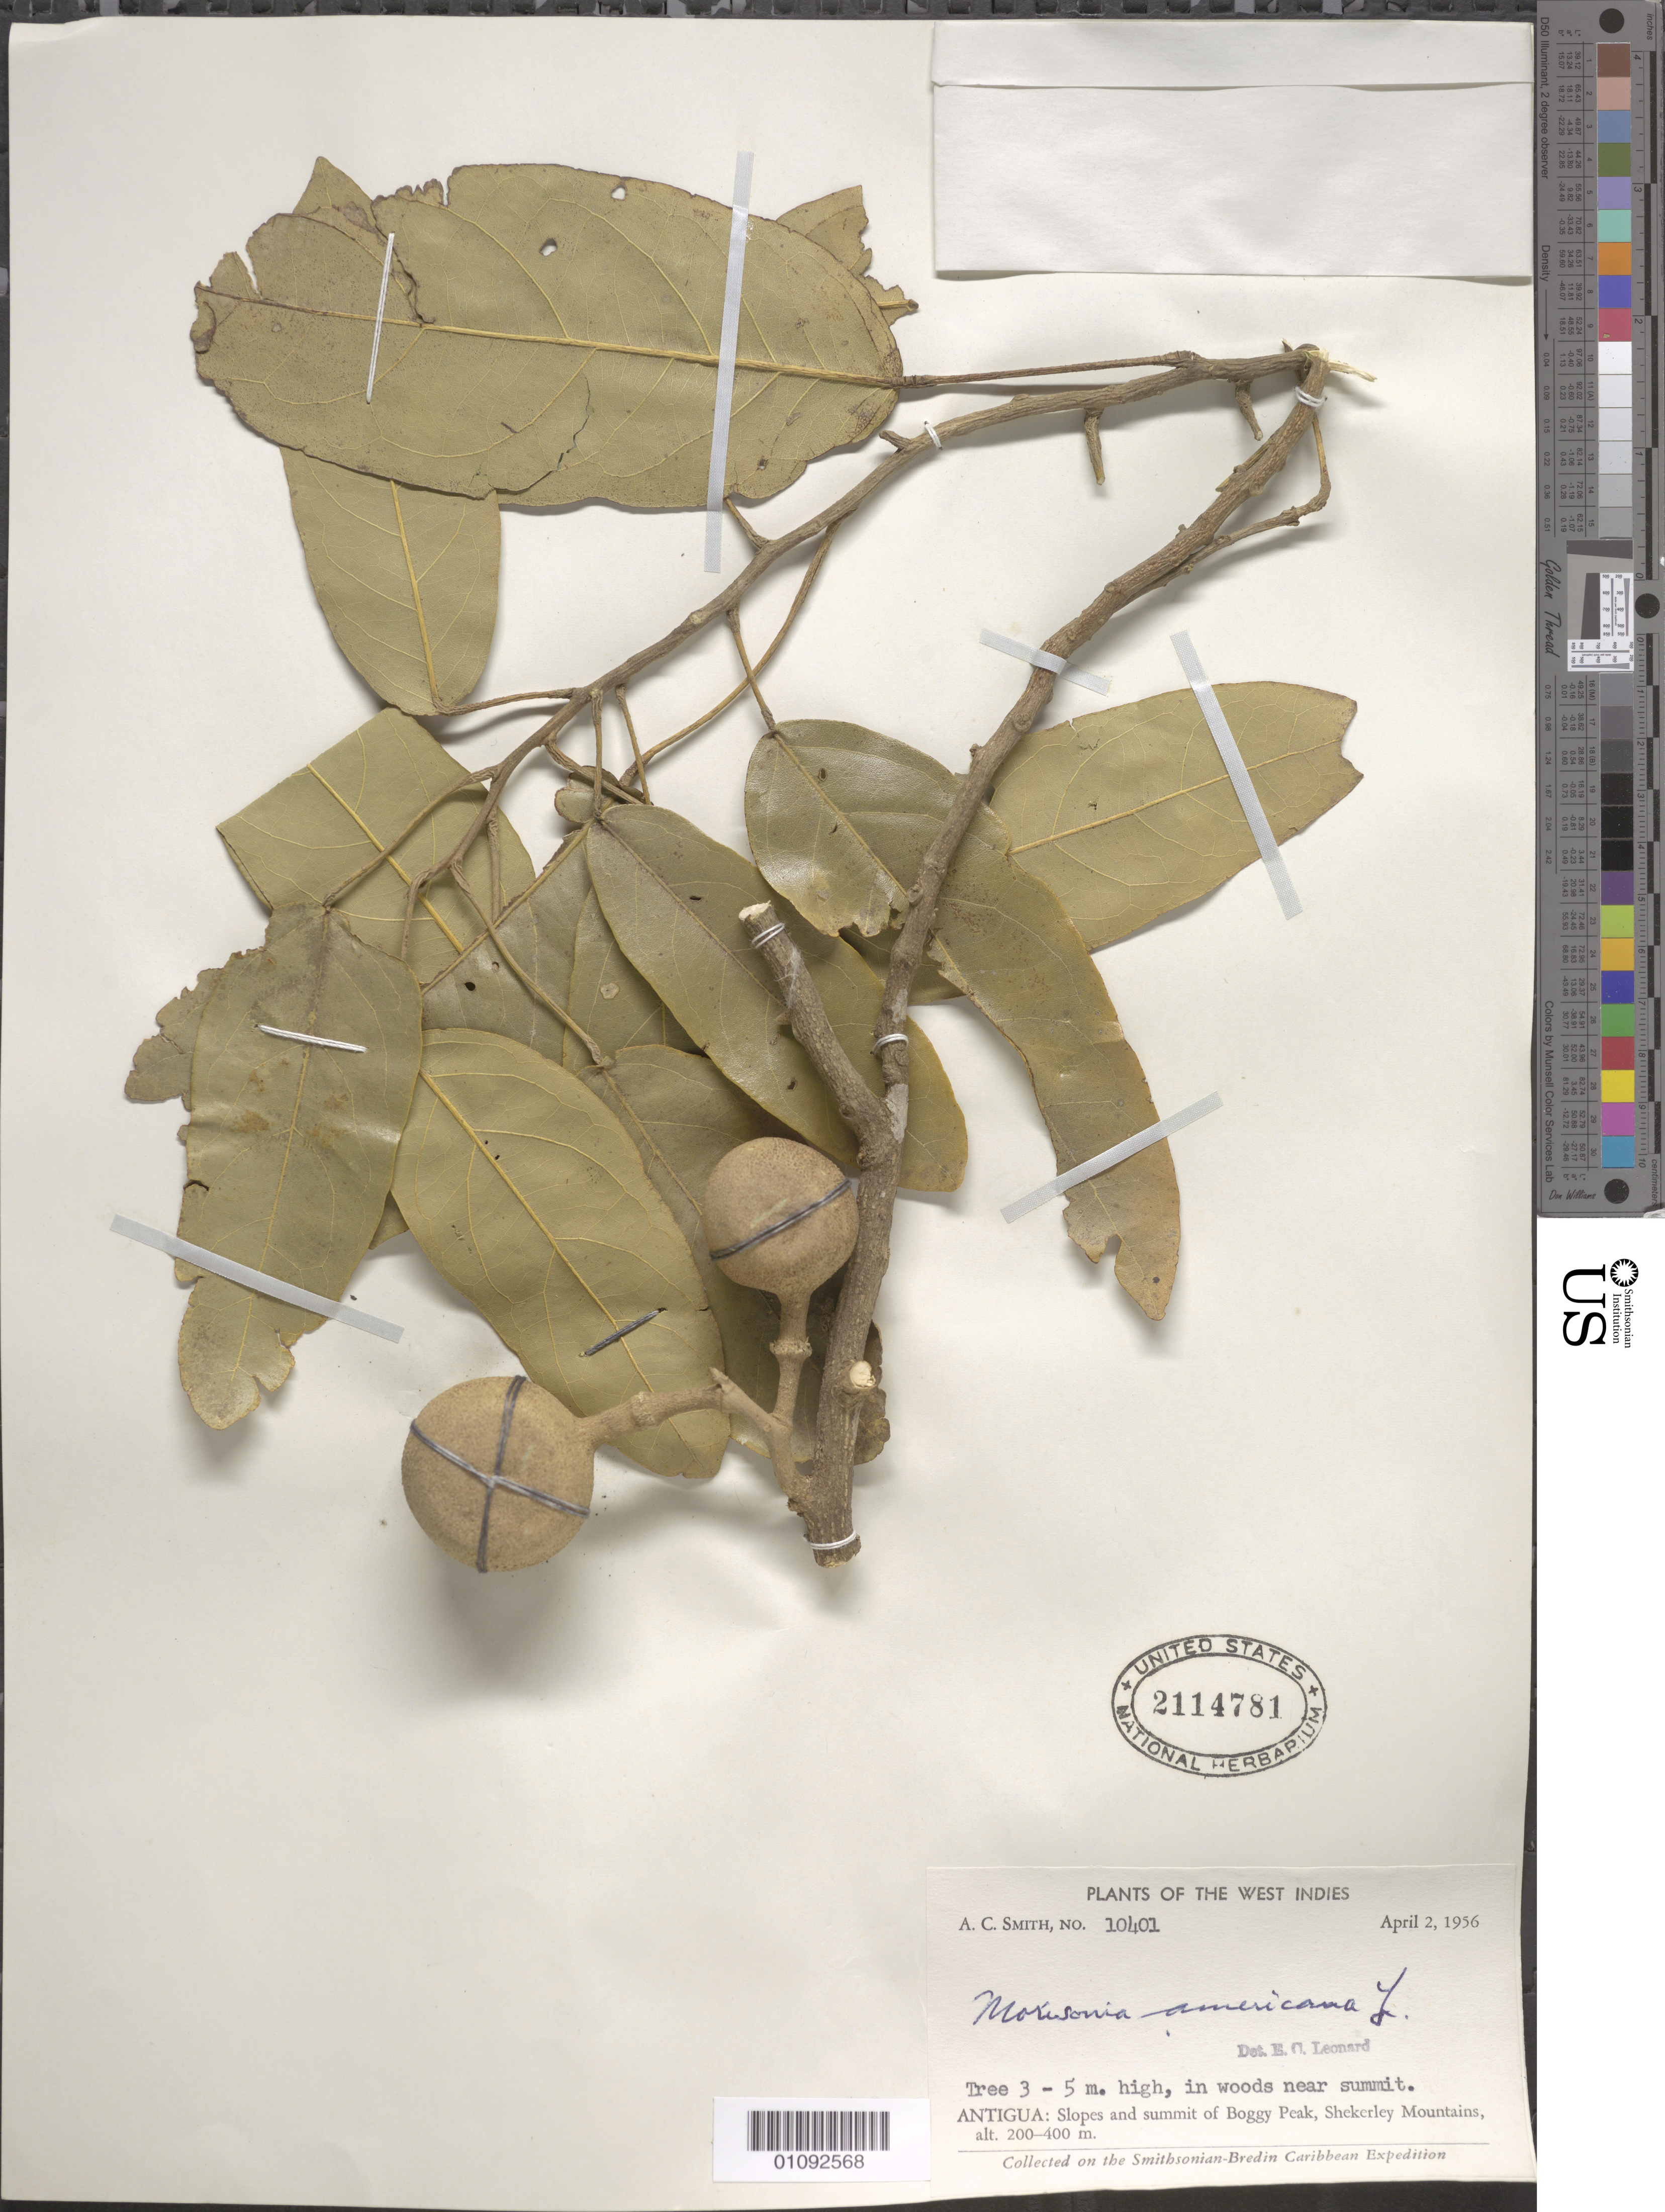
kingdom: Plantae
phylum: Tracheophyta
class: Magnoliopsida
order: Brassicales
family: Capparaceae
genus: Morisonia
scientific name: Morisonia americana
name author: L.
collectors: A. C. Smith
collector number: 10401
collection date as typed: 02 Apr 1956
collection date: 1956-04-02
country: Antigua and Barbuda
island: Antigua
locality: Slopes and Summit of Boggy Peak, Sheckerley Mountains.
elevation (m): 200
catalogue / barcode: US 2114781